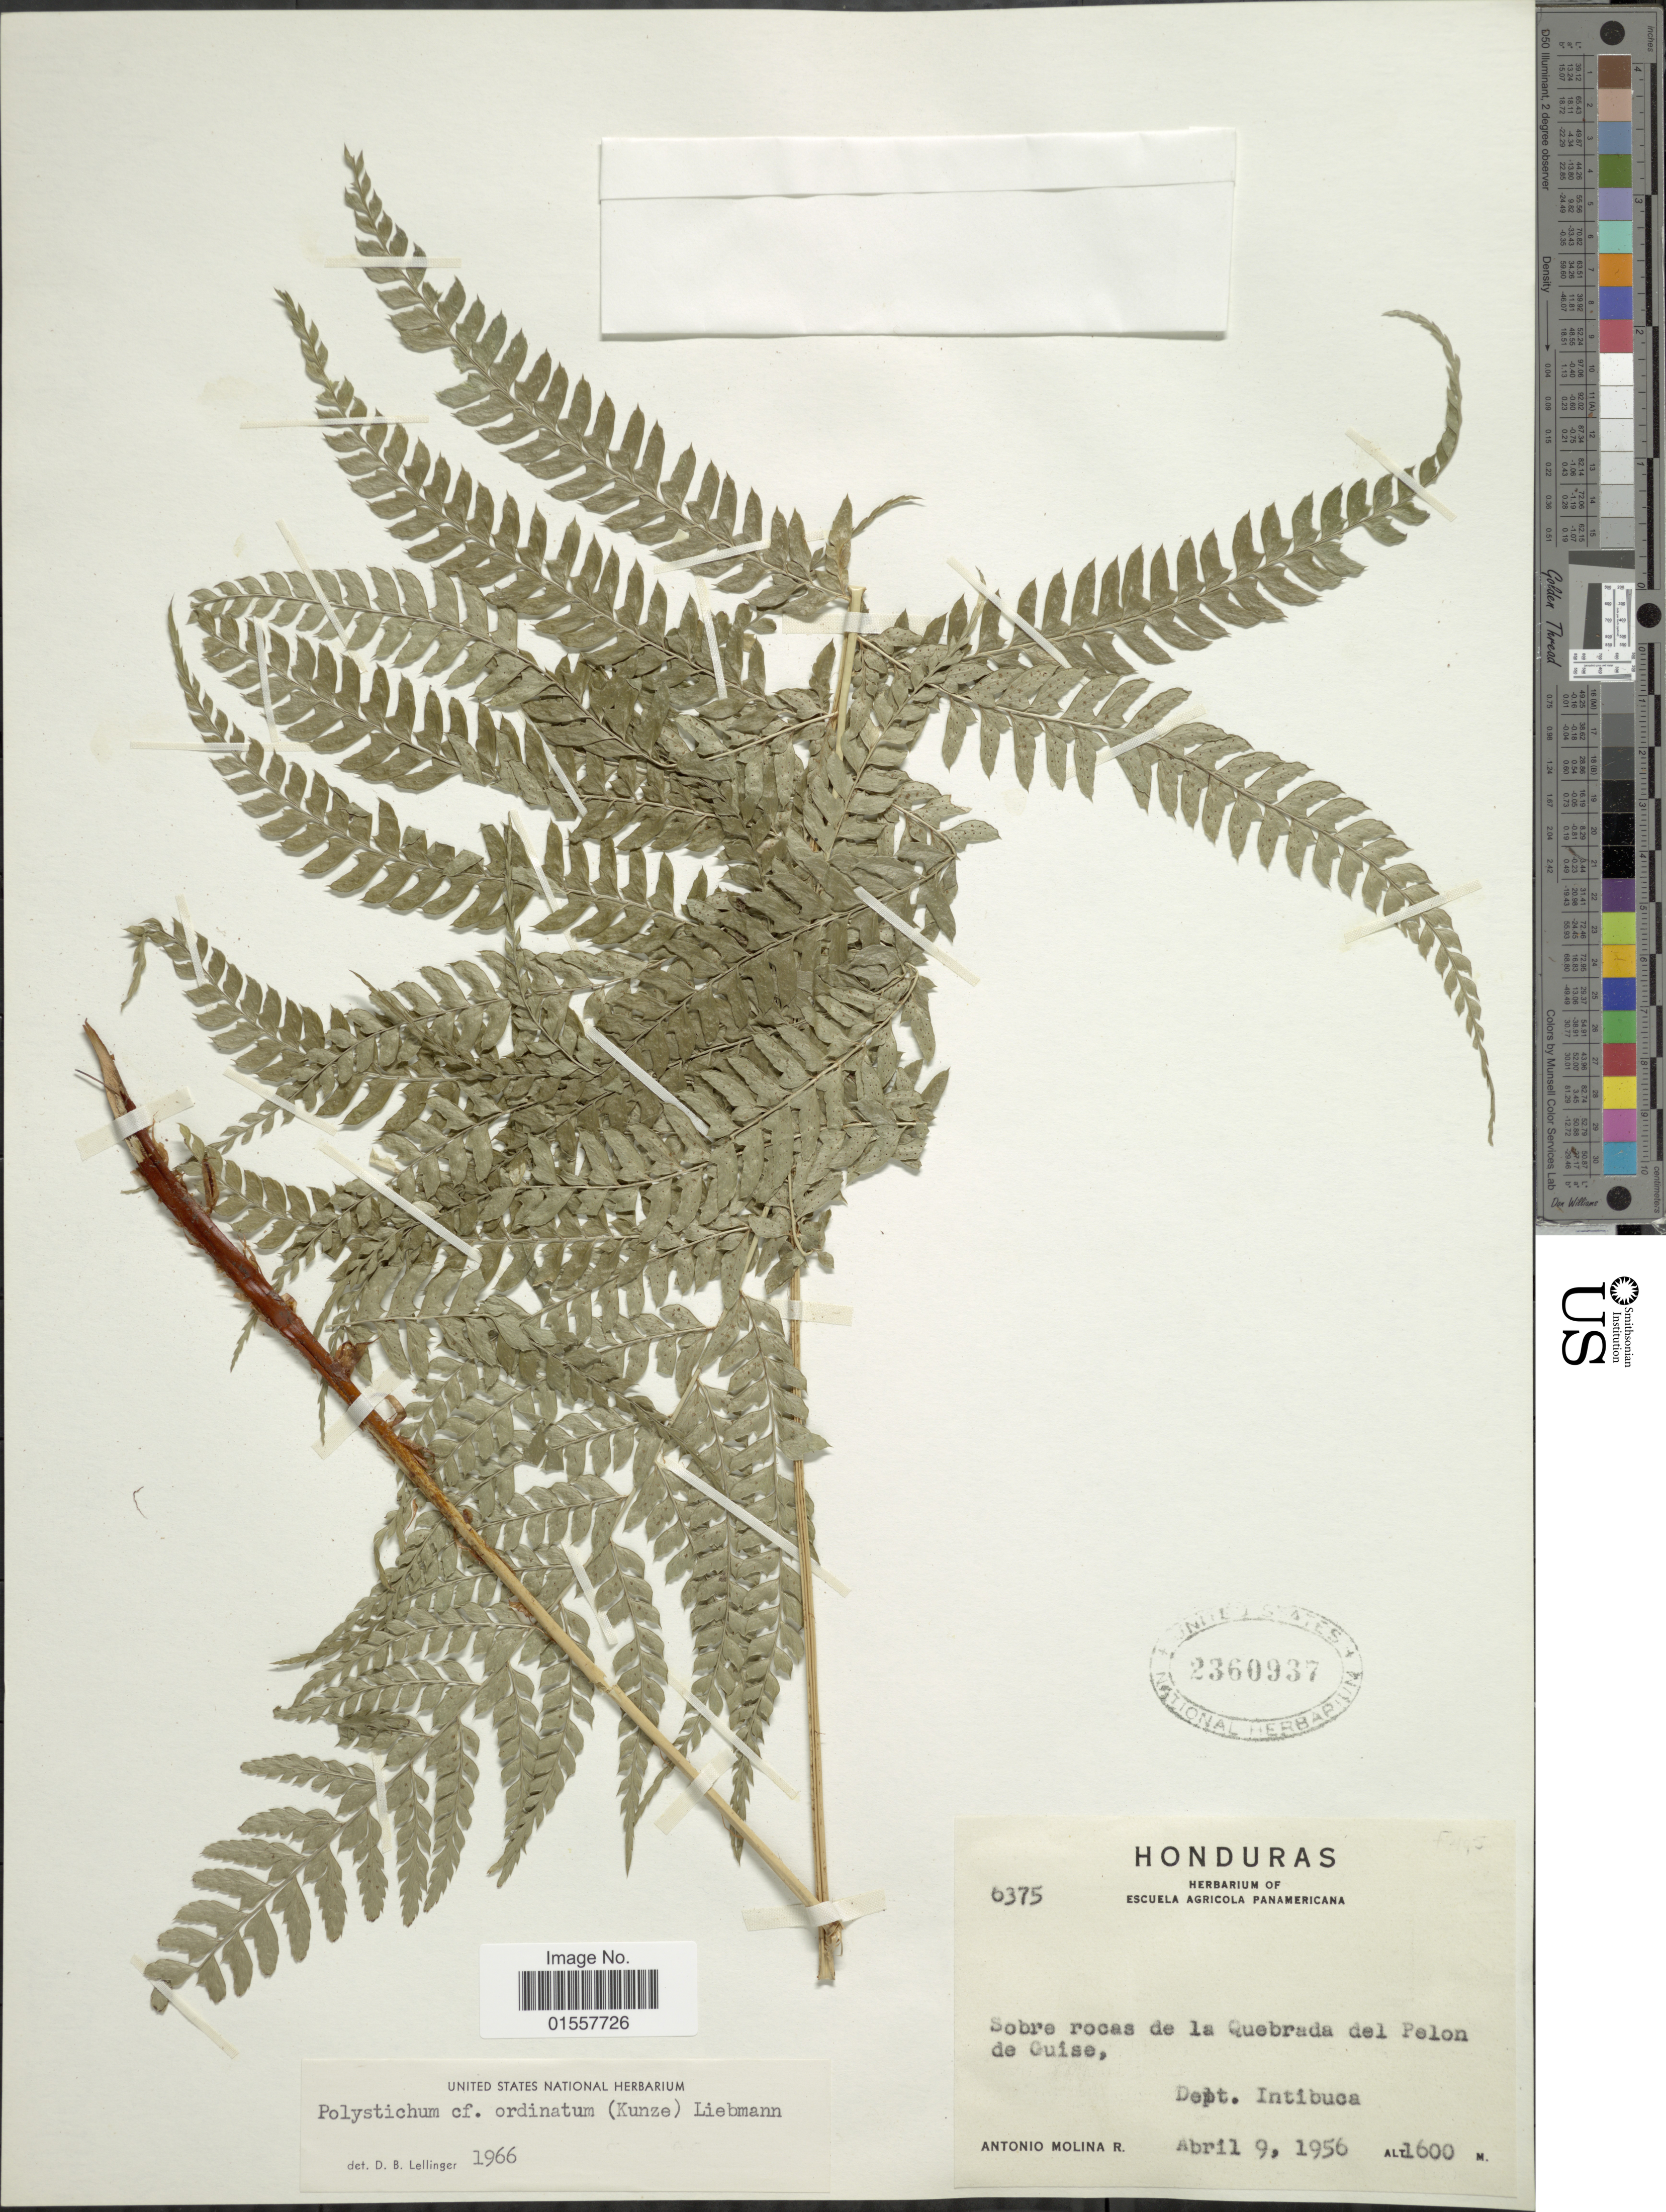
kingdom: Plantae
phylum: Tracheophyta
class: Polypodiopsida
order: Polypodiales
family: Dryopteridaceae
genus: Polystichum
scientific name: Polystichum ordinatum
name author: (Kunze) Liebm.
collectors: A. Molina R.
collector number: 6375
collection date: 1956-04-09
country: Honduras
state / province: Intibuca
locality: Sobre rocas de la Quebrada del Pelon de Guise, Dept. Intibuca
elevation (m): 1600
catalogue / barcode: US 2360937